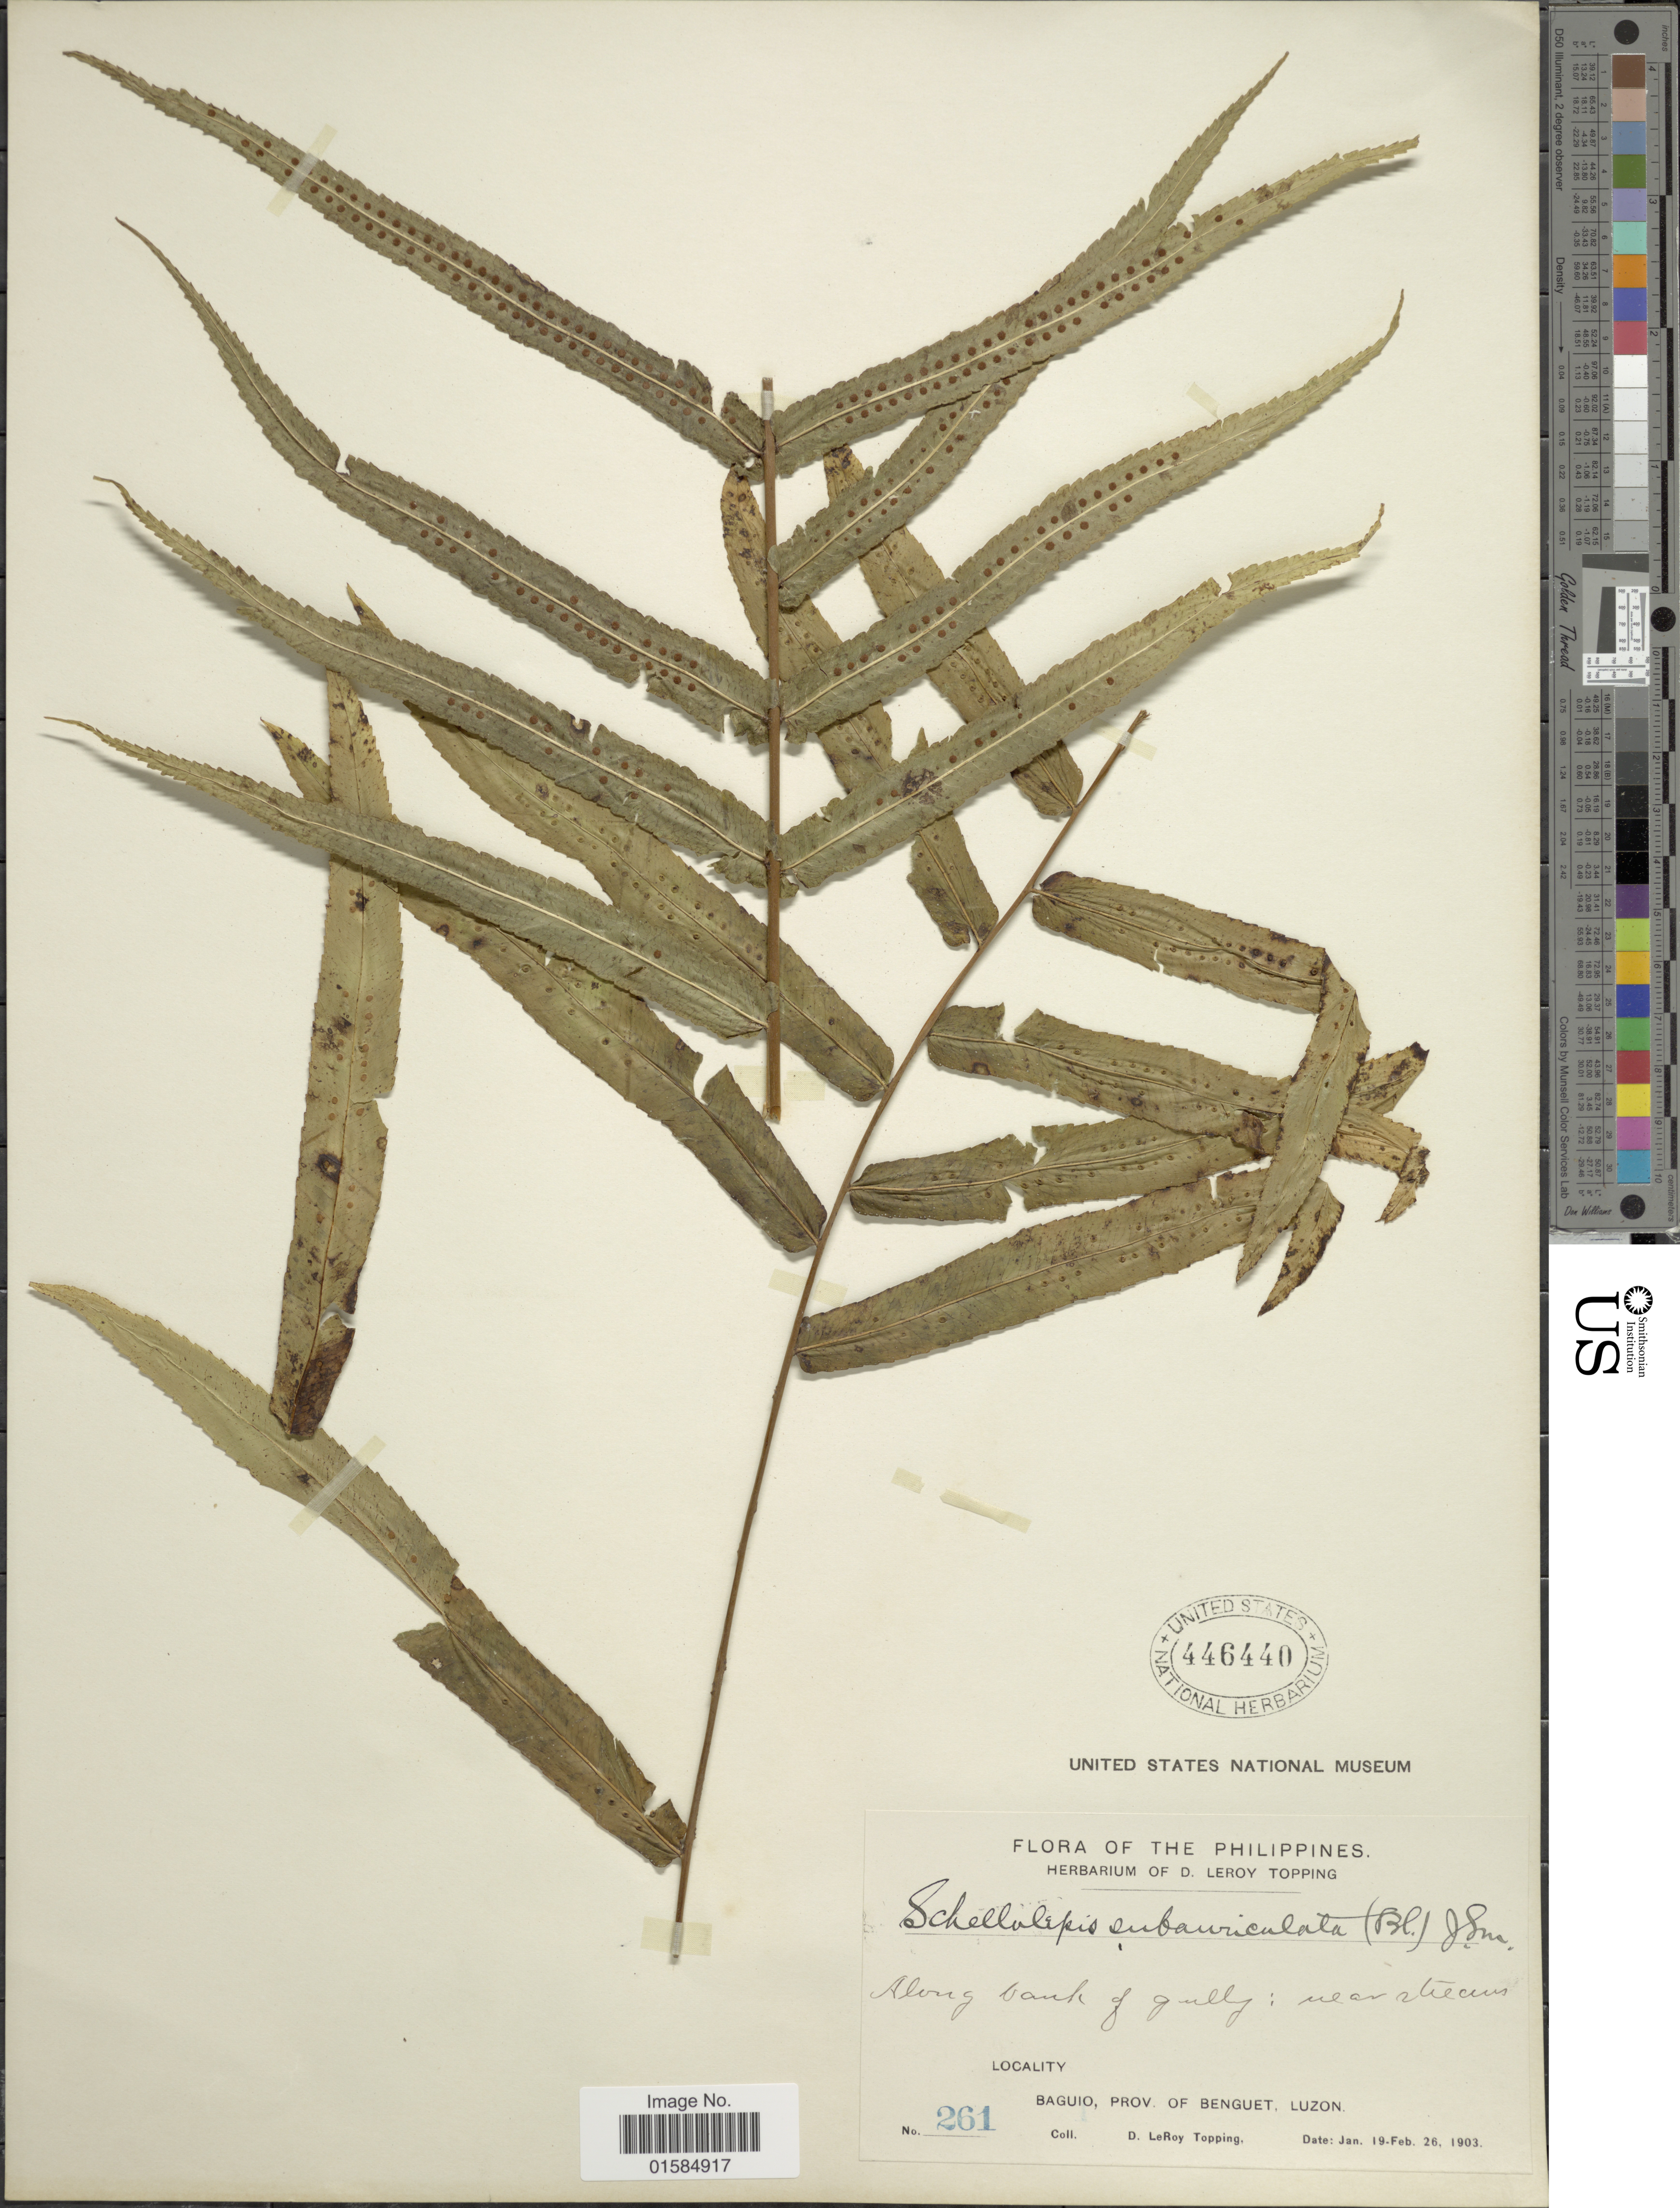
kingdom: Plantae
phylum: Tracheophyta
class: Polypodiopsida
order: Polypodiales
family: Polypodiaceae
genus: Goniophlebium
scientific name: Goniophlebium subauriculatum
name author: (Blume) C. Presl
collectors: D. L. Topping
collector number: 261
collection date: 1903-01-19/1903-02-26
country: Philippines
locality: Baguio, Prov. of Benguet, Luzon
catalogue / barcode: US 446440